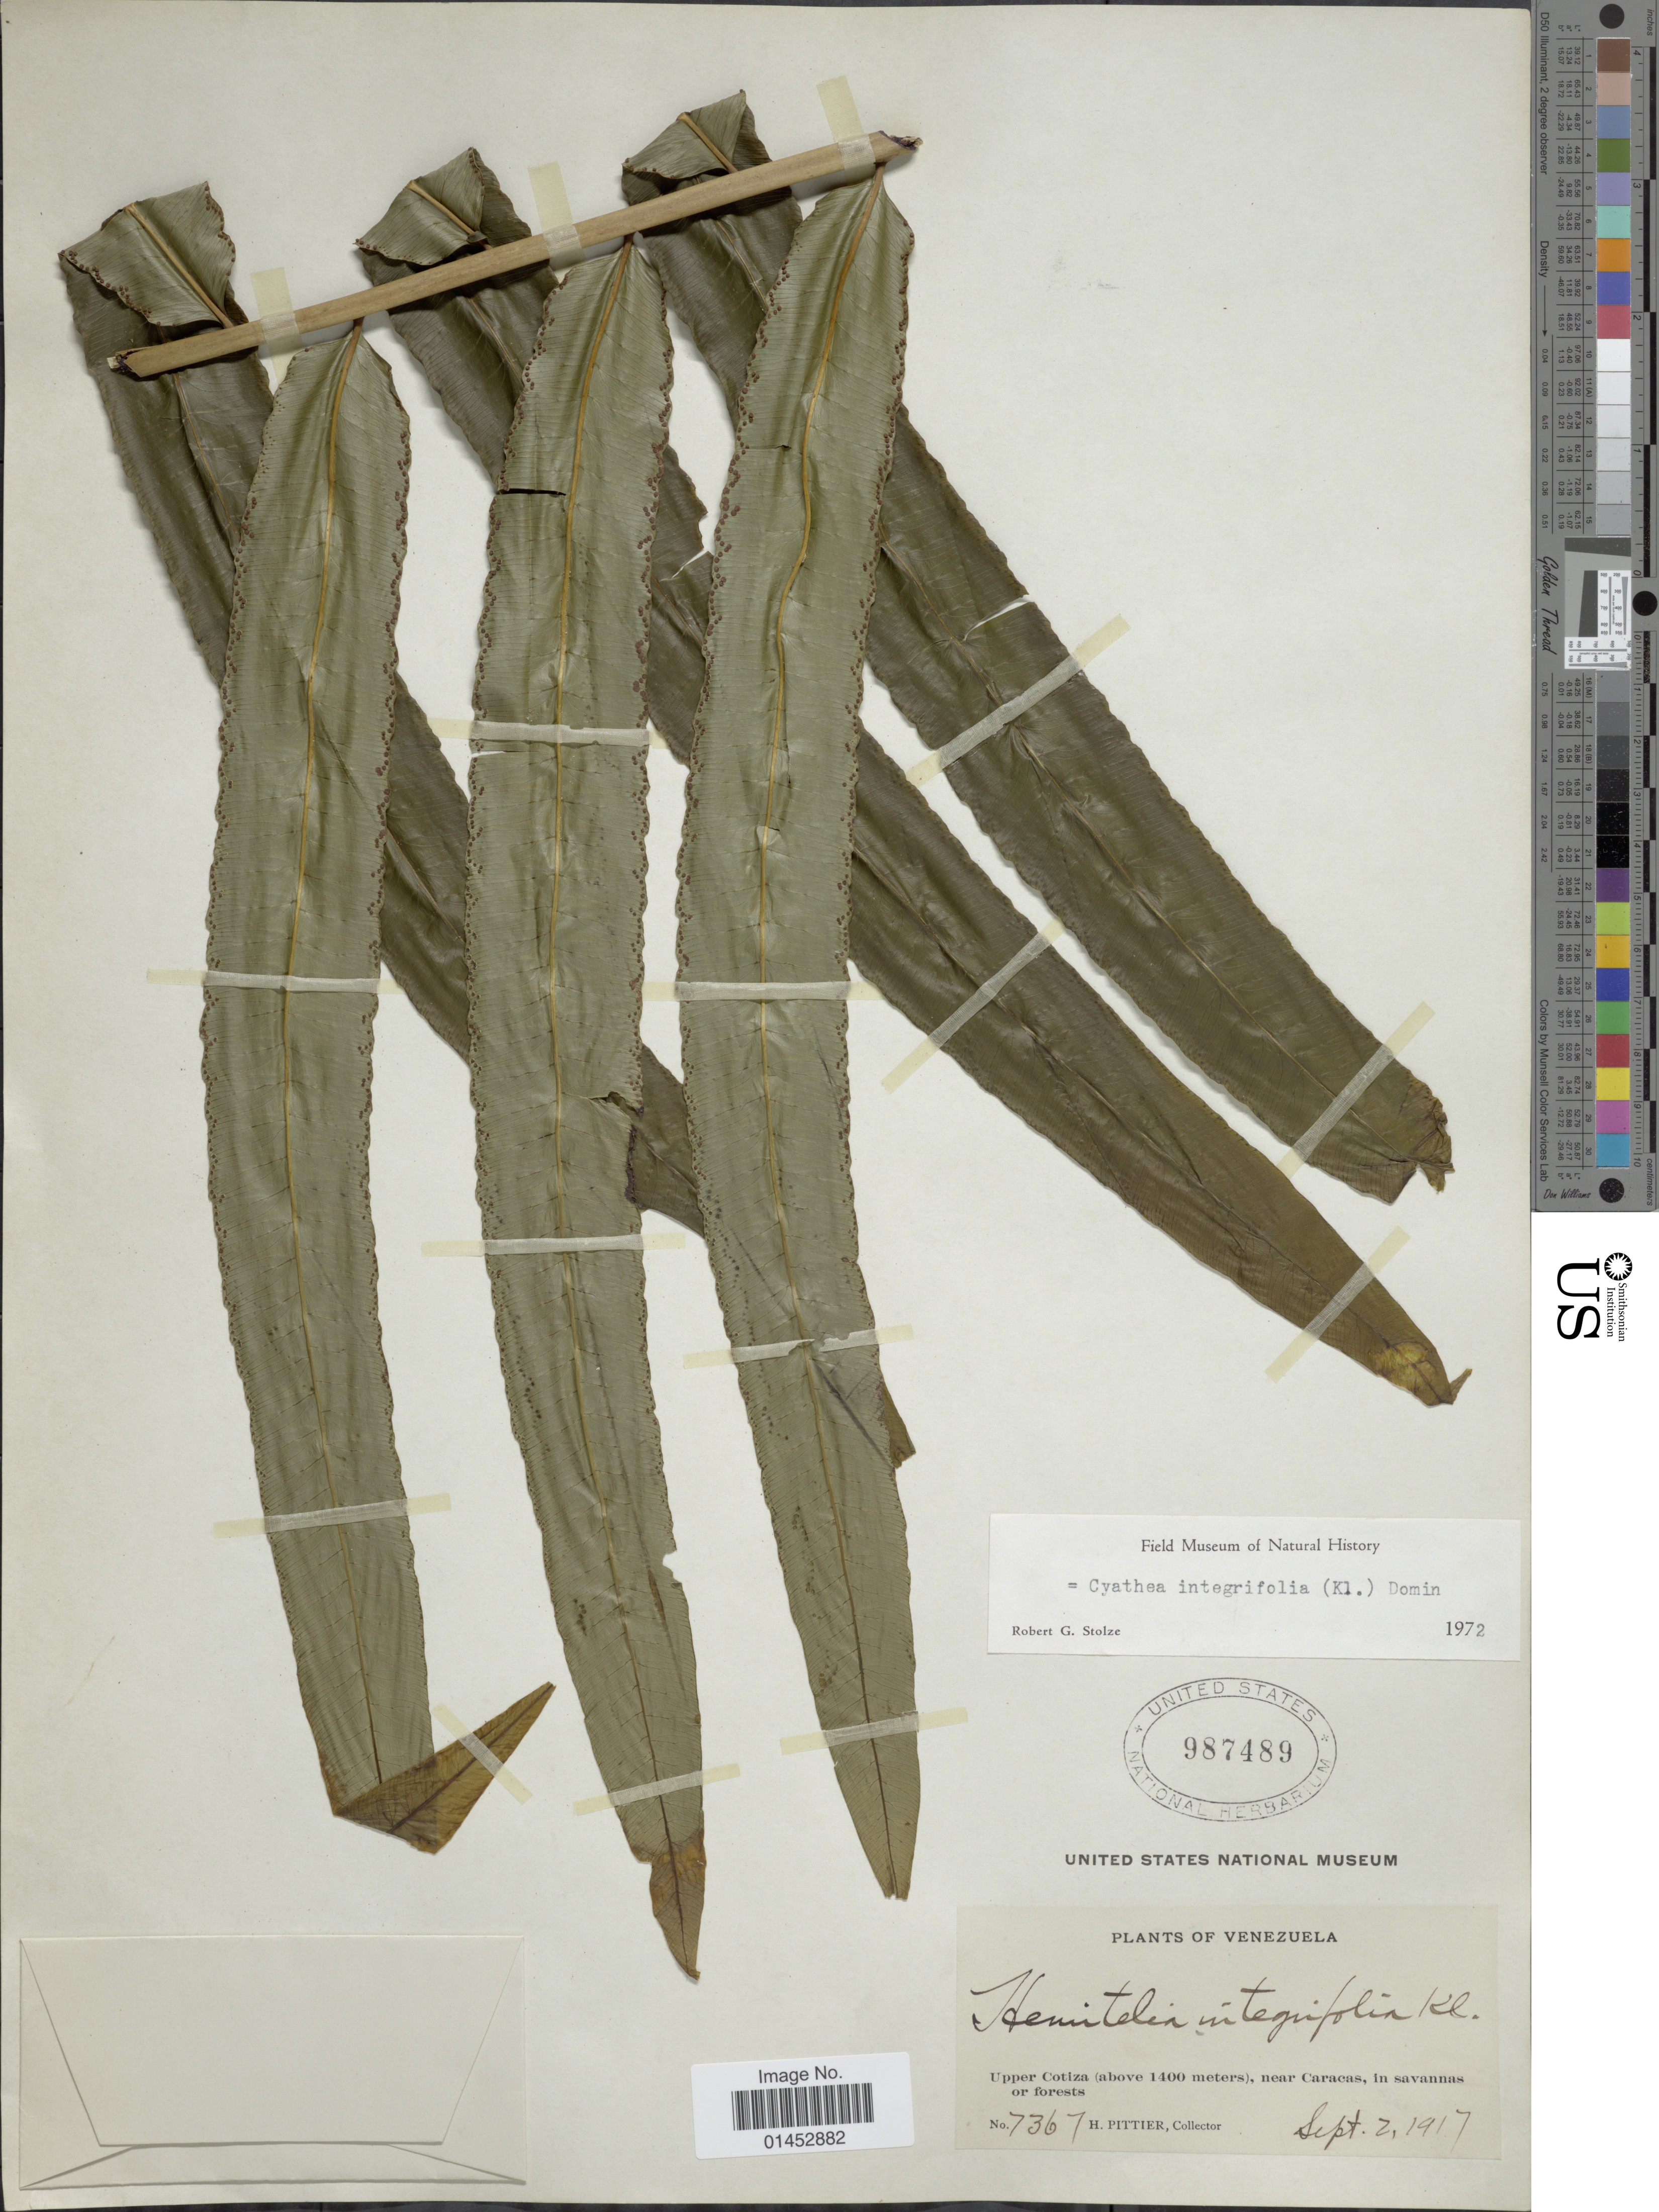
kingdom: Plantae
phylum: Tracheophyta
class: Polypodiopsida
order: Cyatheales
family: Cyatheaceae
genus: Cyathea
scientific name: Cyathea speciosa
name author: Humb. & Bonpl. ex Willd.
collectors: H. F. Pittier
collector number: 7367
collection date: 1917-09-02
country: Venezuela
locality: Upper Cotiza (above 1400 meters), near Caracas, in savannas or forests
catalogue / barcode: US 987489